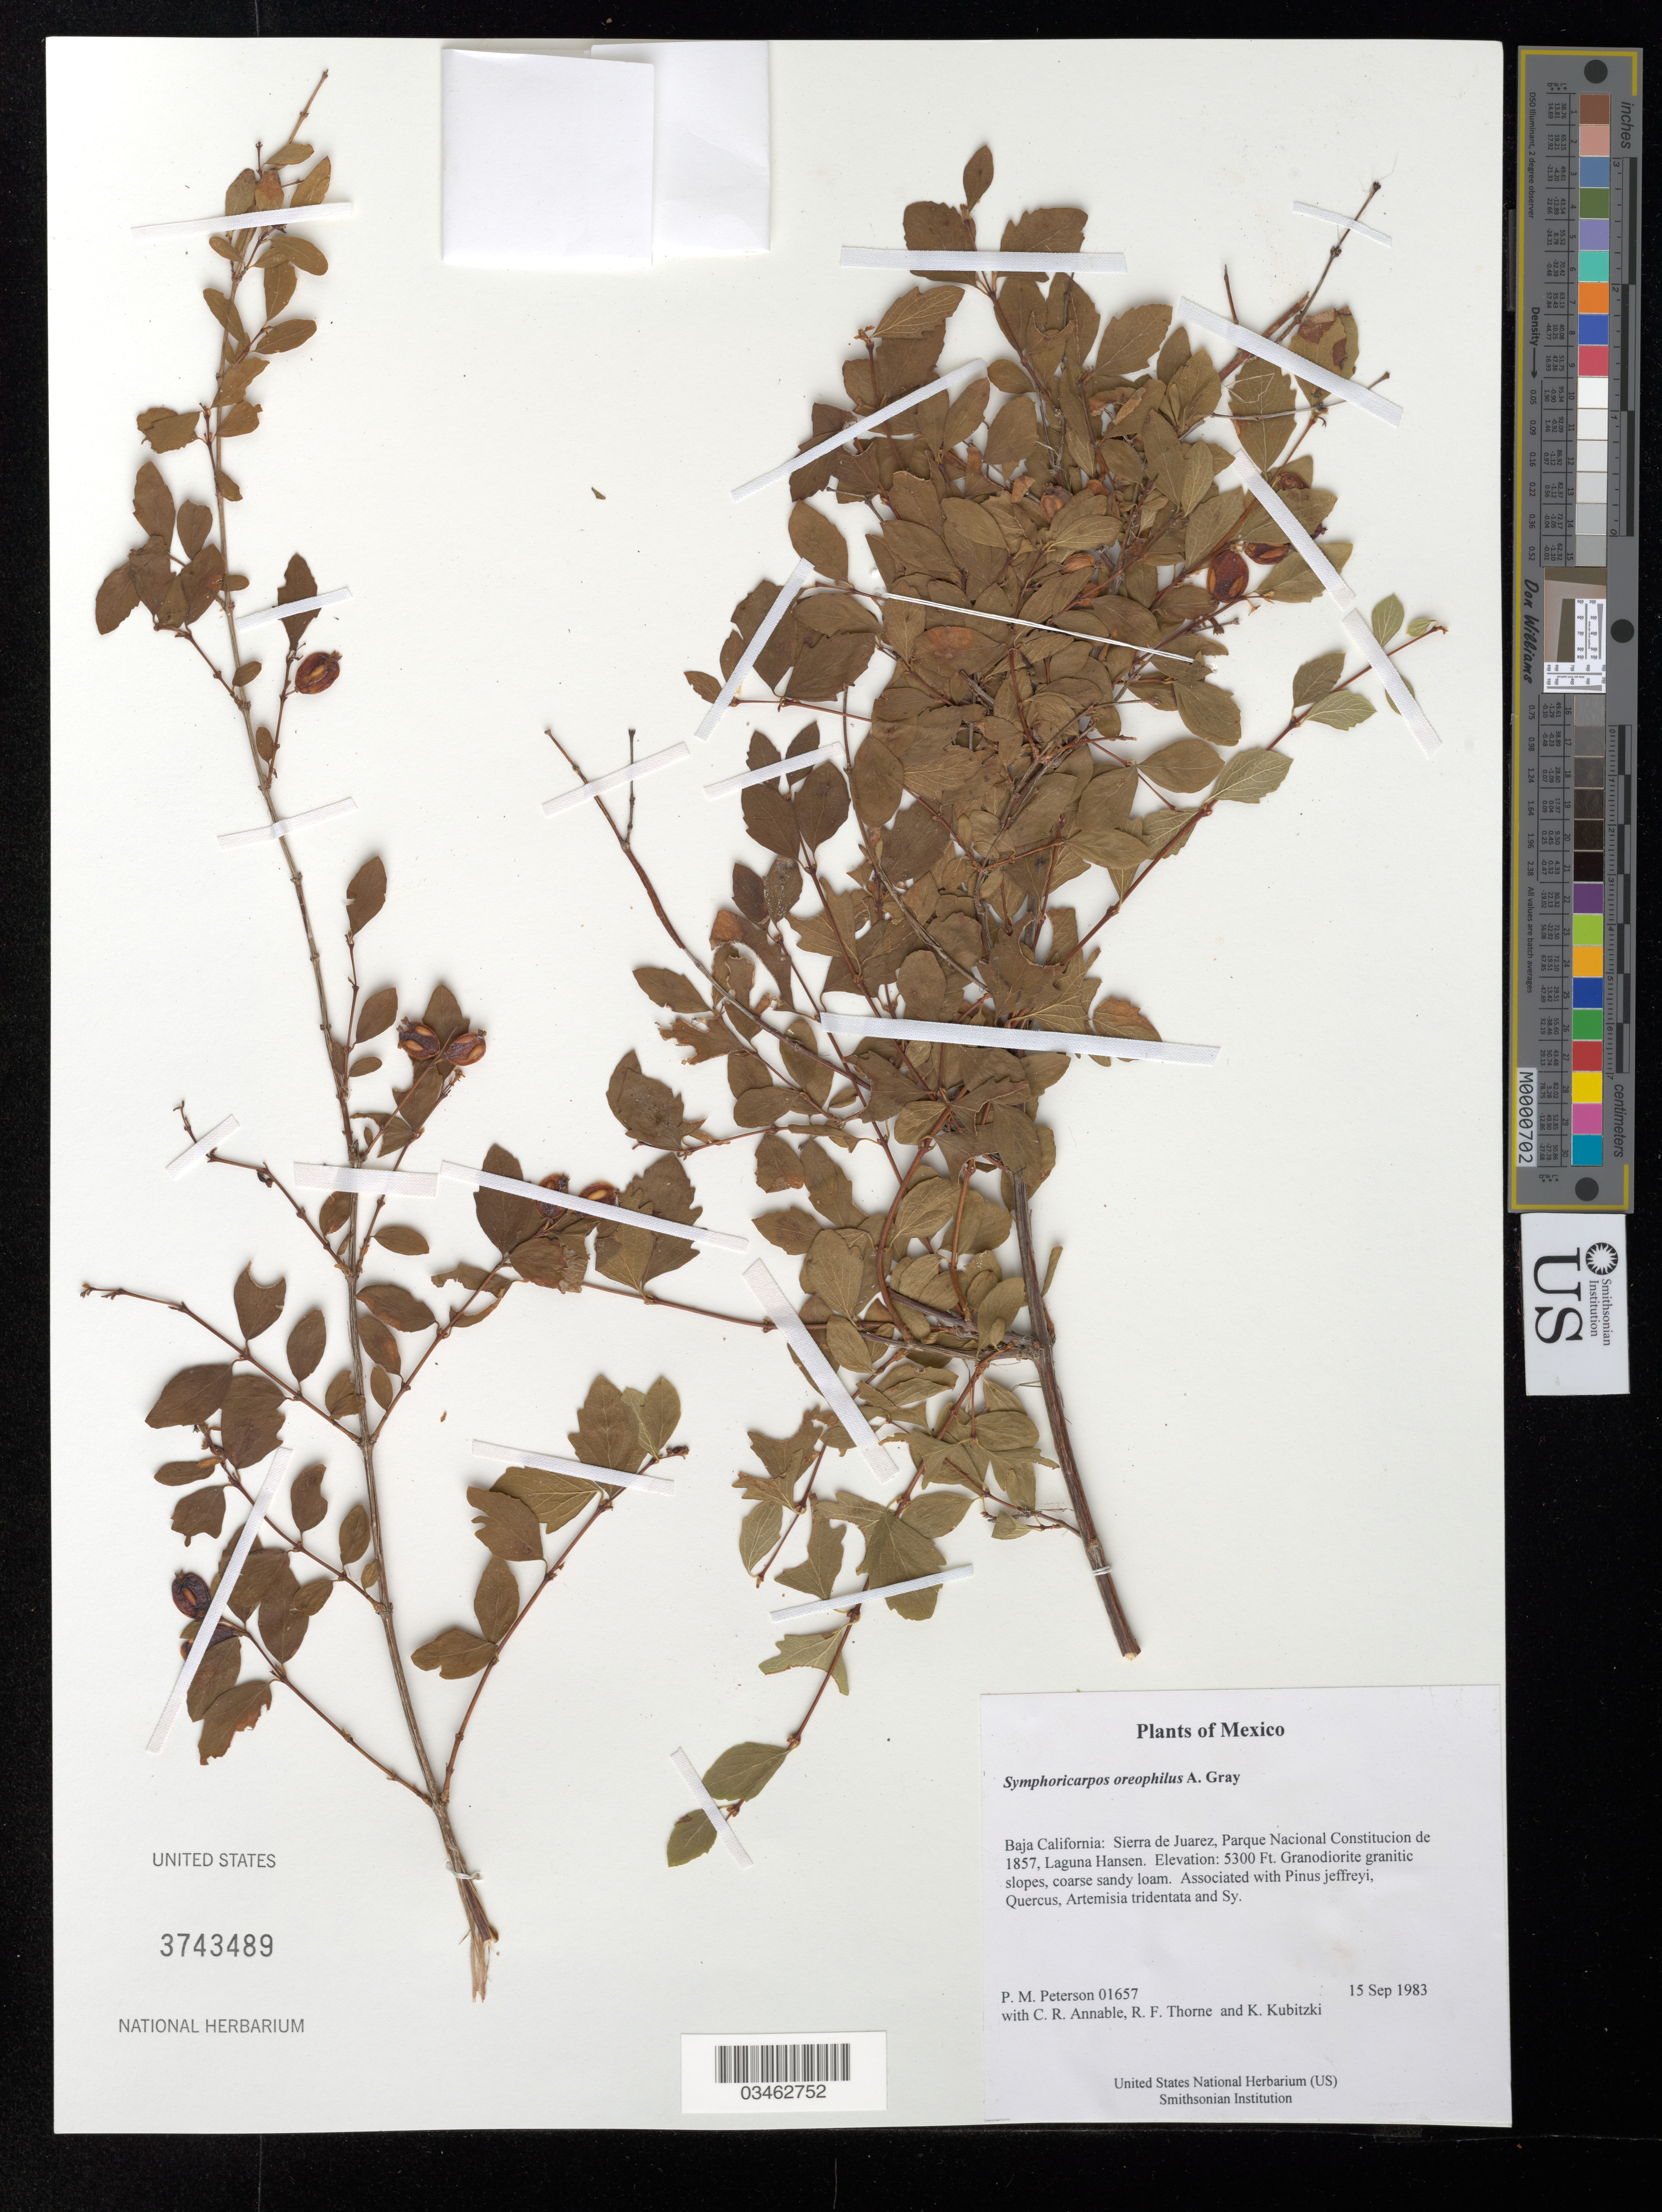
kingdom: Plantae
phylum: Tracheophyta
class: Magnoliopsida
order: Dipsacales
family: Caprifoliaceae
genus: Symphoricarpos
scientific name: Symphoricarpos oreophilus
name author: A. Gray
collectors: P. M. Peterson, C. R. Annable, R. F. Thorne & K. Kubitzki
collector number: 01657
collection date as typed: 15 Sep 1983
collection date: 1983-09-15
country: Mexico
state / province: Baja California Norte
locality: Sierra de Juarez, Parque Nacional Constitucion de 1857, Laguna Hansen.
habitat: Granodiorite granitic slopes, coarse sandy loam. Associated with Pinus jeffreyi, Quercus, Artemisia tridentata and Sy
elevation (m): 1615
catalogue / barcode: US 3743489